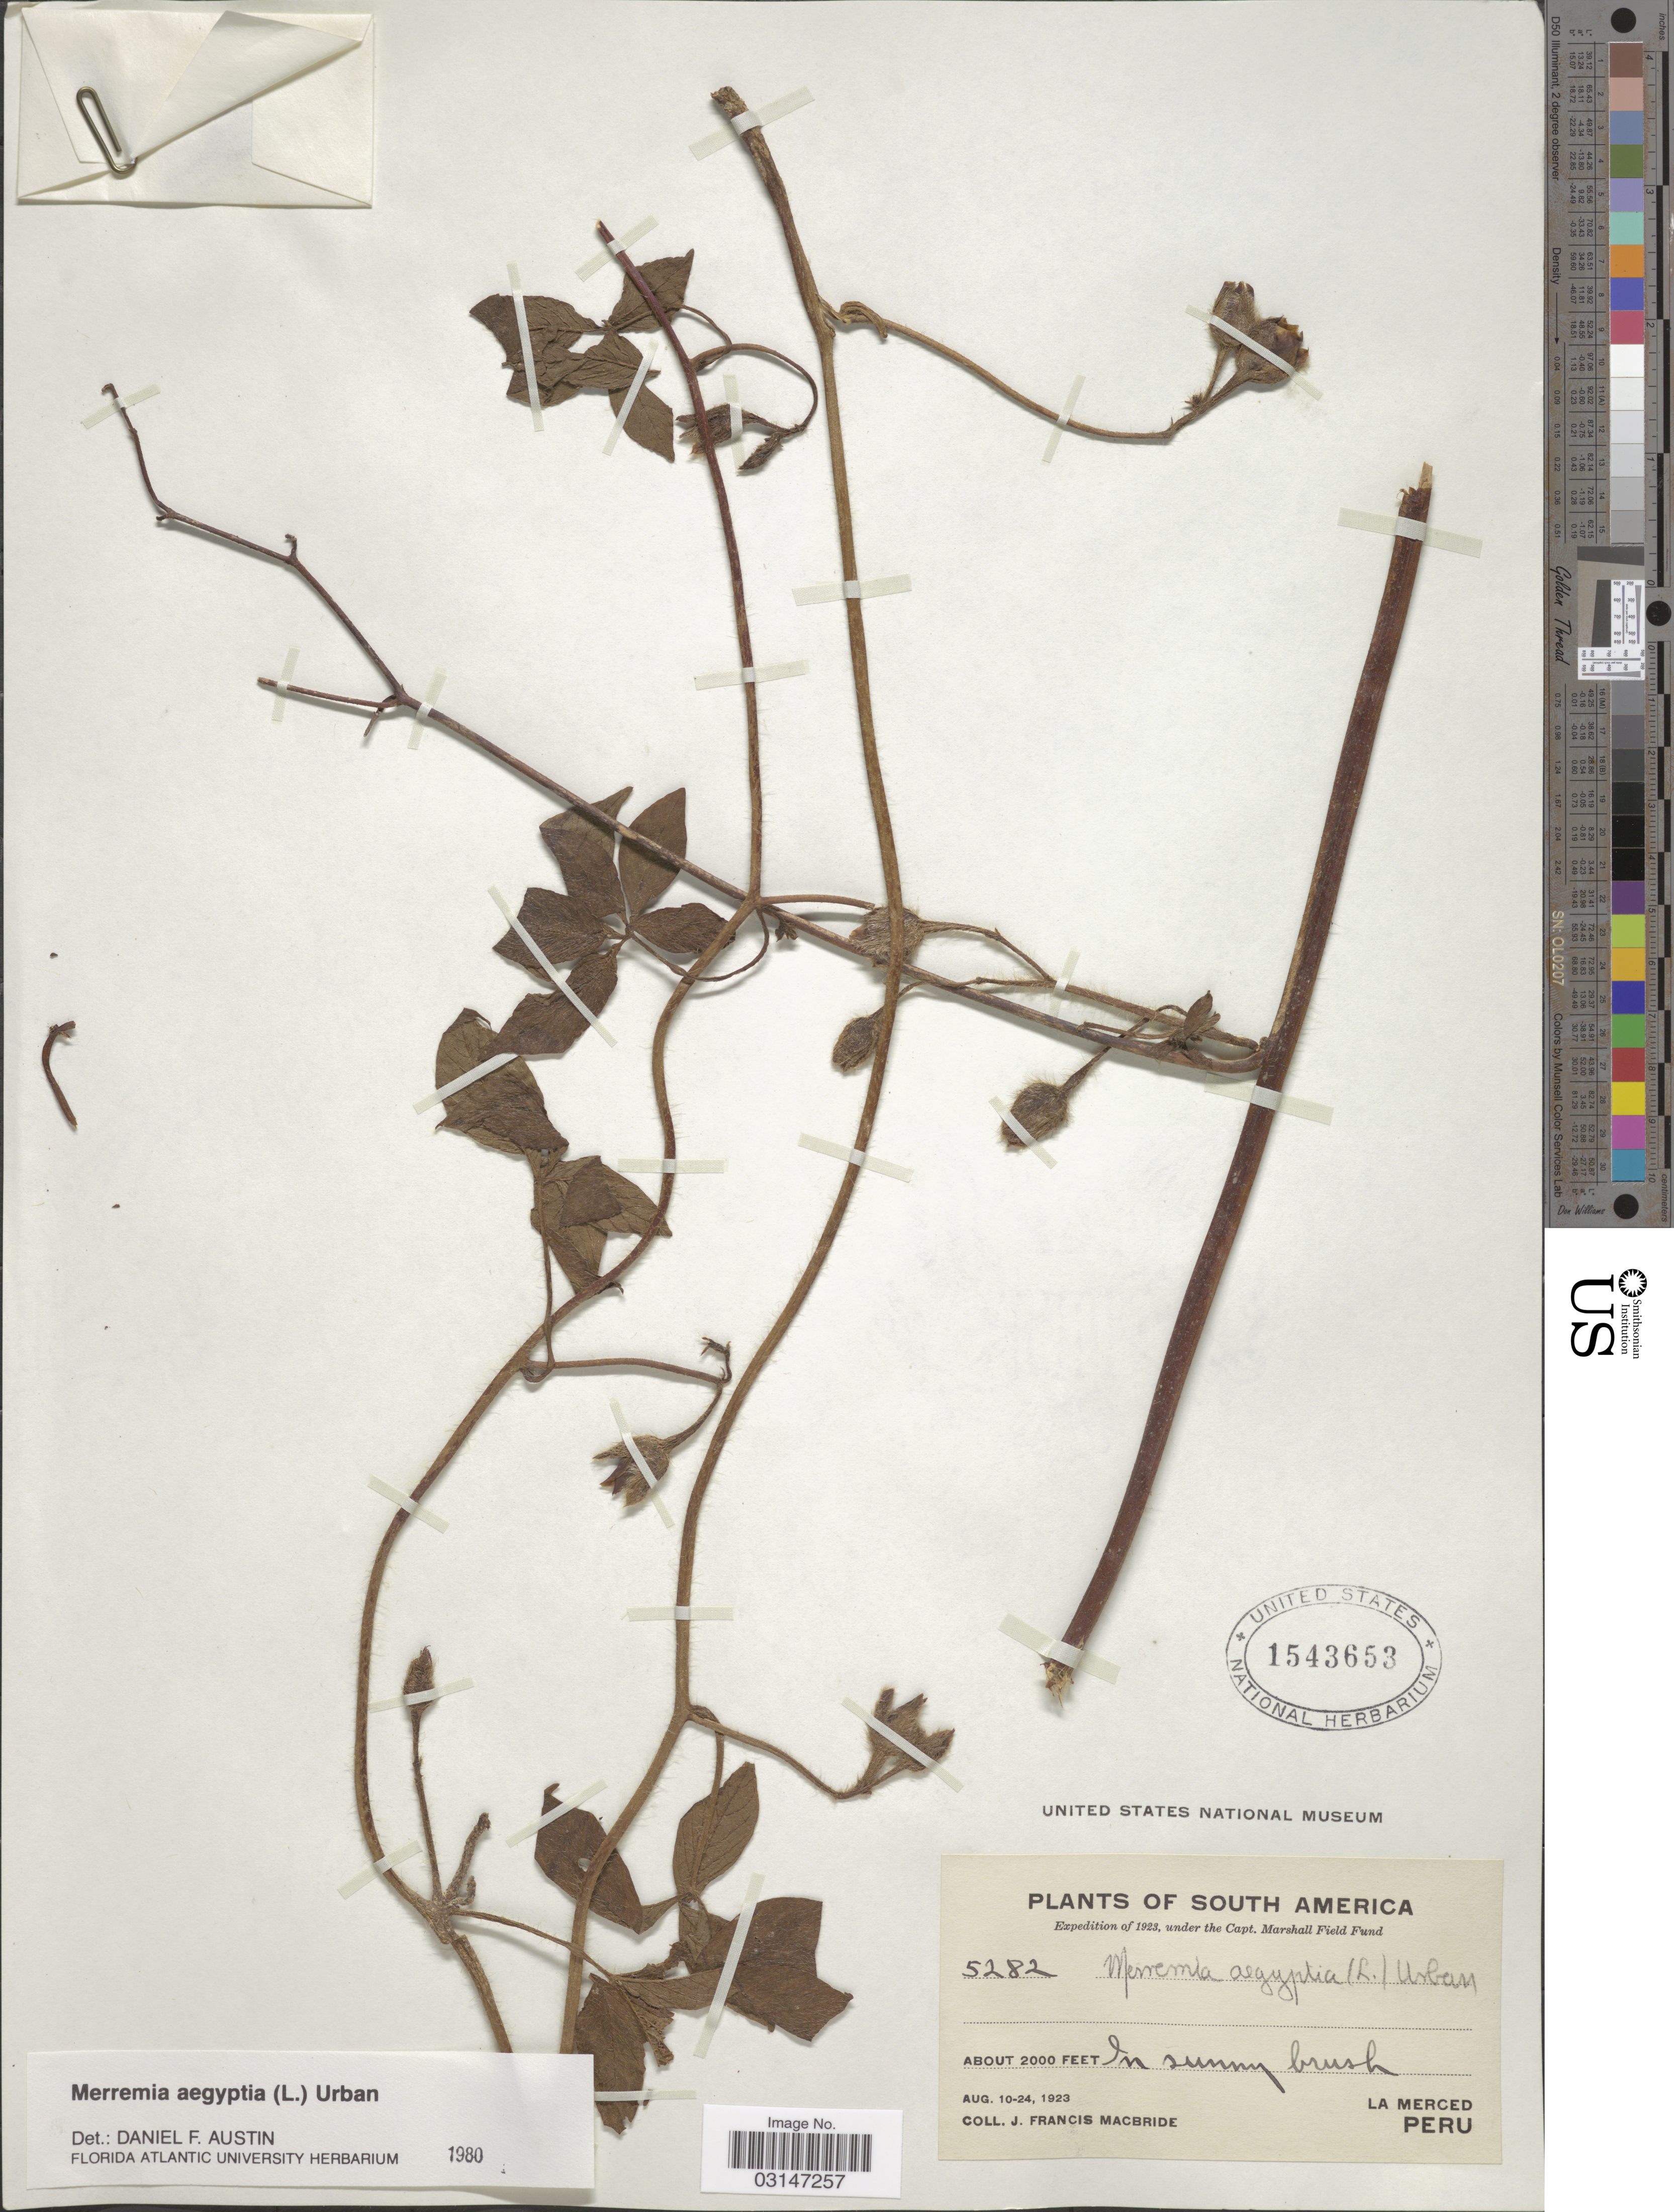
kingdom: Plantae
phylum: Tracheophyta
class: Magnoliopsida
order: Solanales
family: Convolvulaceae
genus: Distimake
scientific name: Distimake aegyptius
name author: (L.) A. R. Simões & Staples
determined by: Strong, Mark T., (BOT), Smithsonian Institution - National Museum of Natural History (UNITED STATES)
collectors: J. F. Macbride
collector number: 5282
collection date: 1923-08-10/1923-08-24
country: Peru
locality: La Merced.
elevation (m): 610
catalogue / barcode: US 1543653